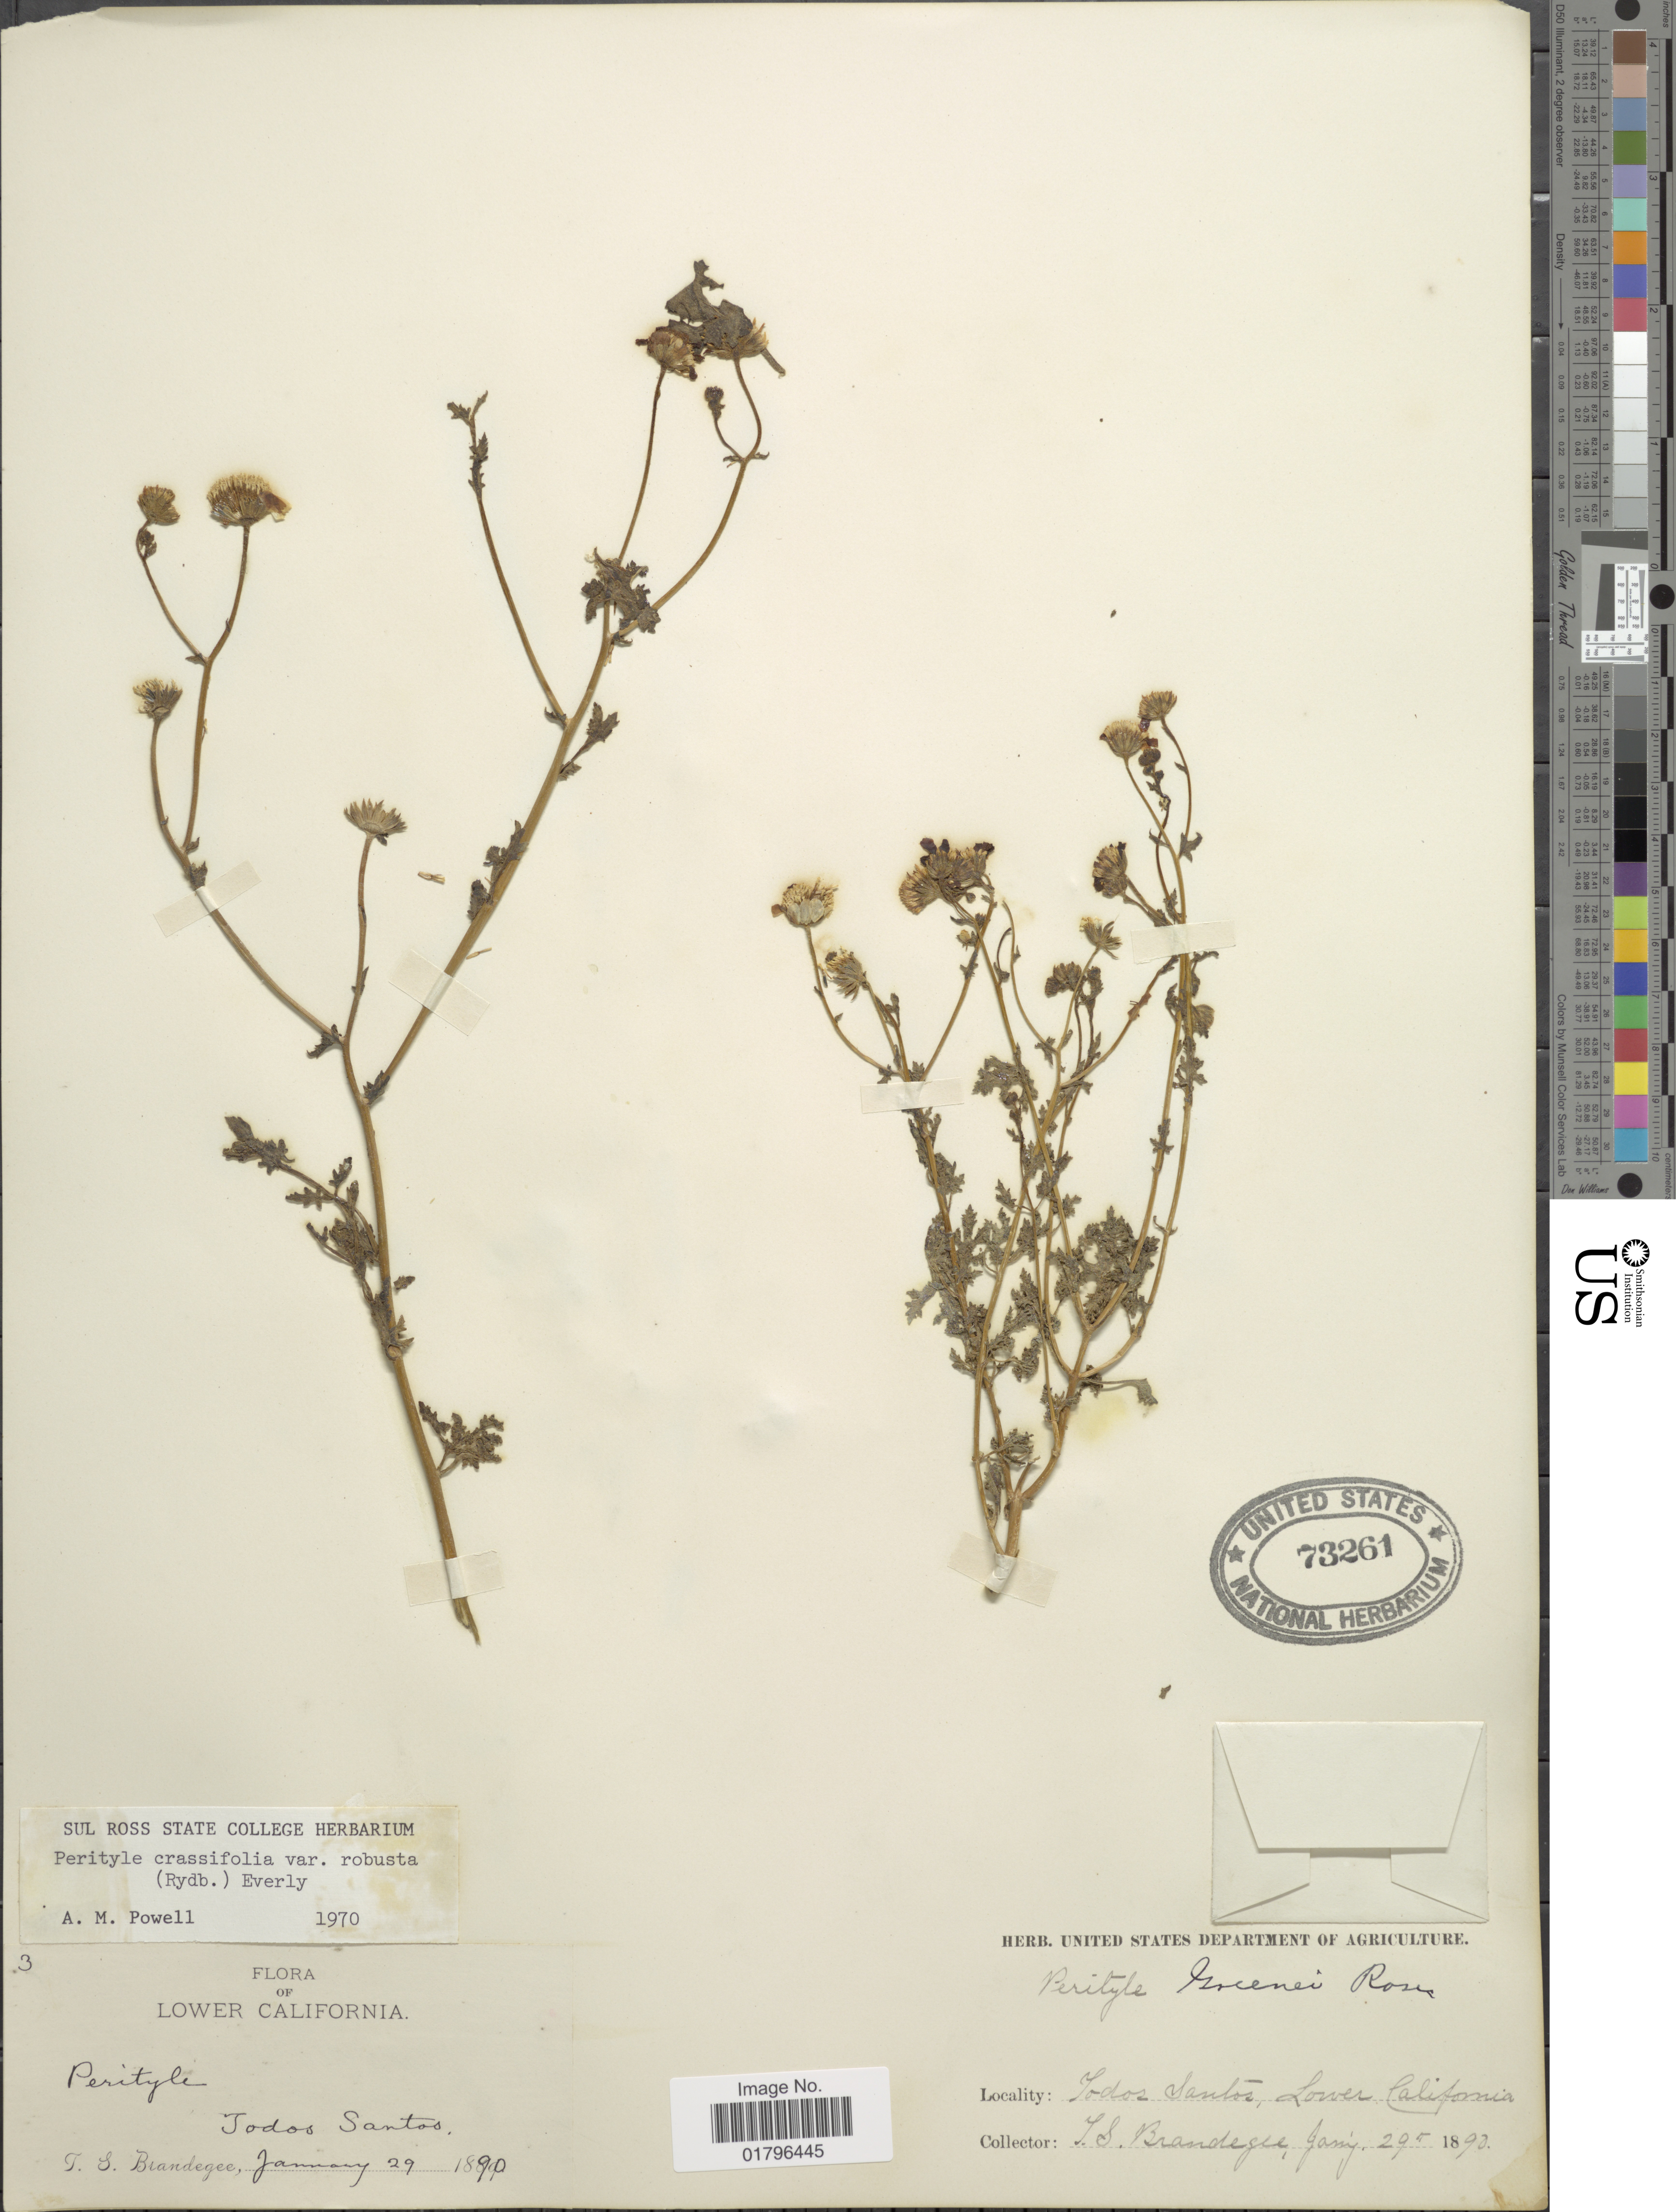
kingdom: Plantae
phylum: Tracheophyta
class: Magnoliopsida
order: Asterales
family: Asteraceae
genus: Perityle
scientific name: Perityle crassifolia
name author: Brandegee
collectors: T. S. Brandegee (herbarium)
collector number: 3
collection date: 1890-01-29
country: Mexico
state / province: Baja California Sur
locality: Lower California. Todos Santos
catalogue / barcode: US 73261